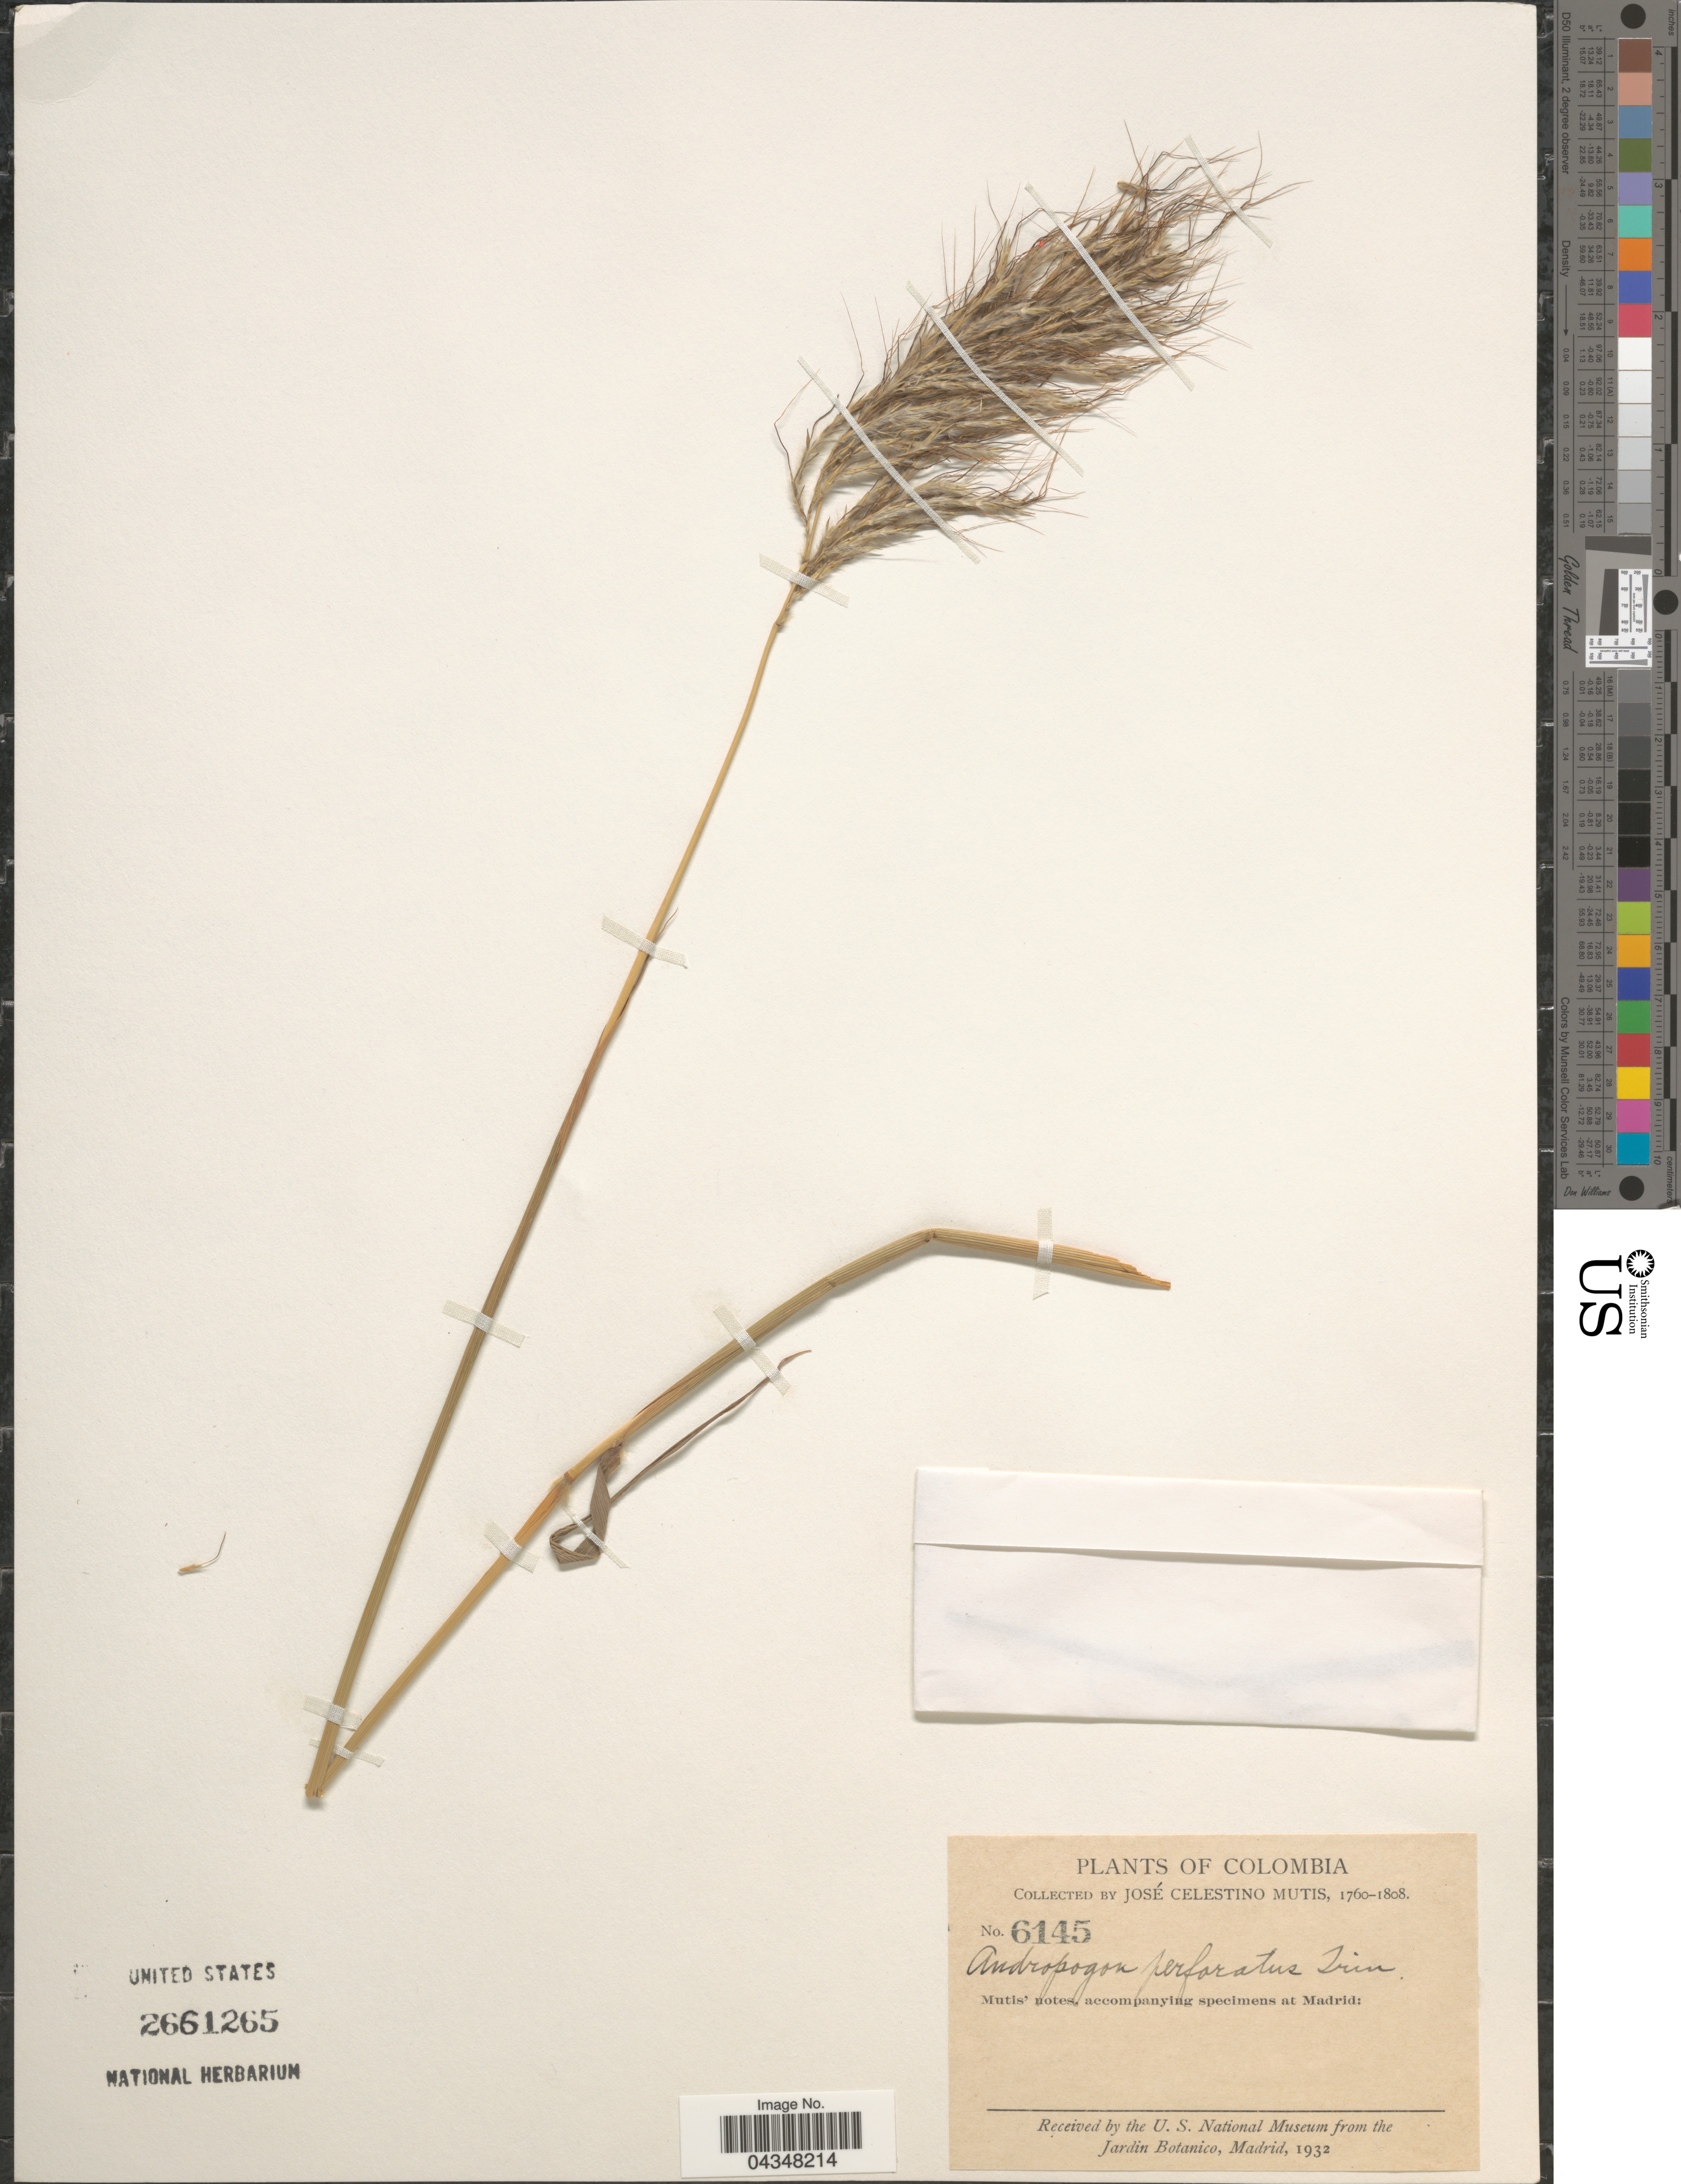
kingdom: Plantae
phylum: Tracheophyta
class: Liliopsida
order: Poales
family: Poaceae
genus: Bothriochloa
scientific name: Bothriochloa perforata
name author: (Trin. ex E. Fourn.) Herter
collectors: J. C. B. Mutis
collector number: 6145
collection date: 1760/1808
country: Colombia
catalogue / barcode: US 2661265